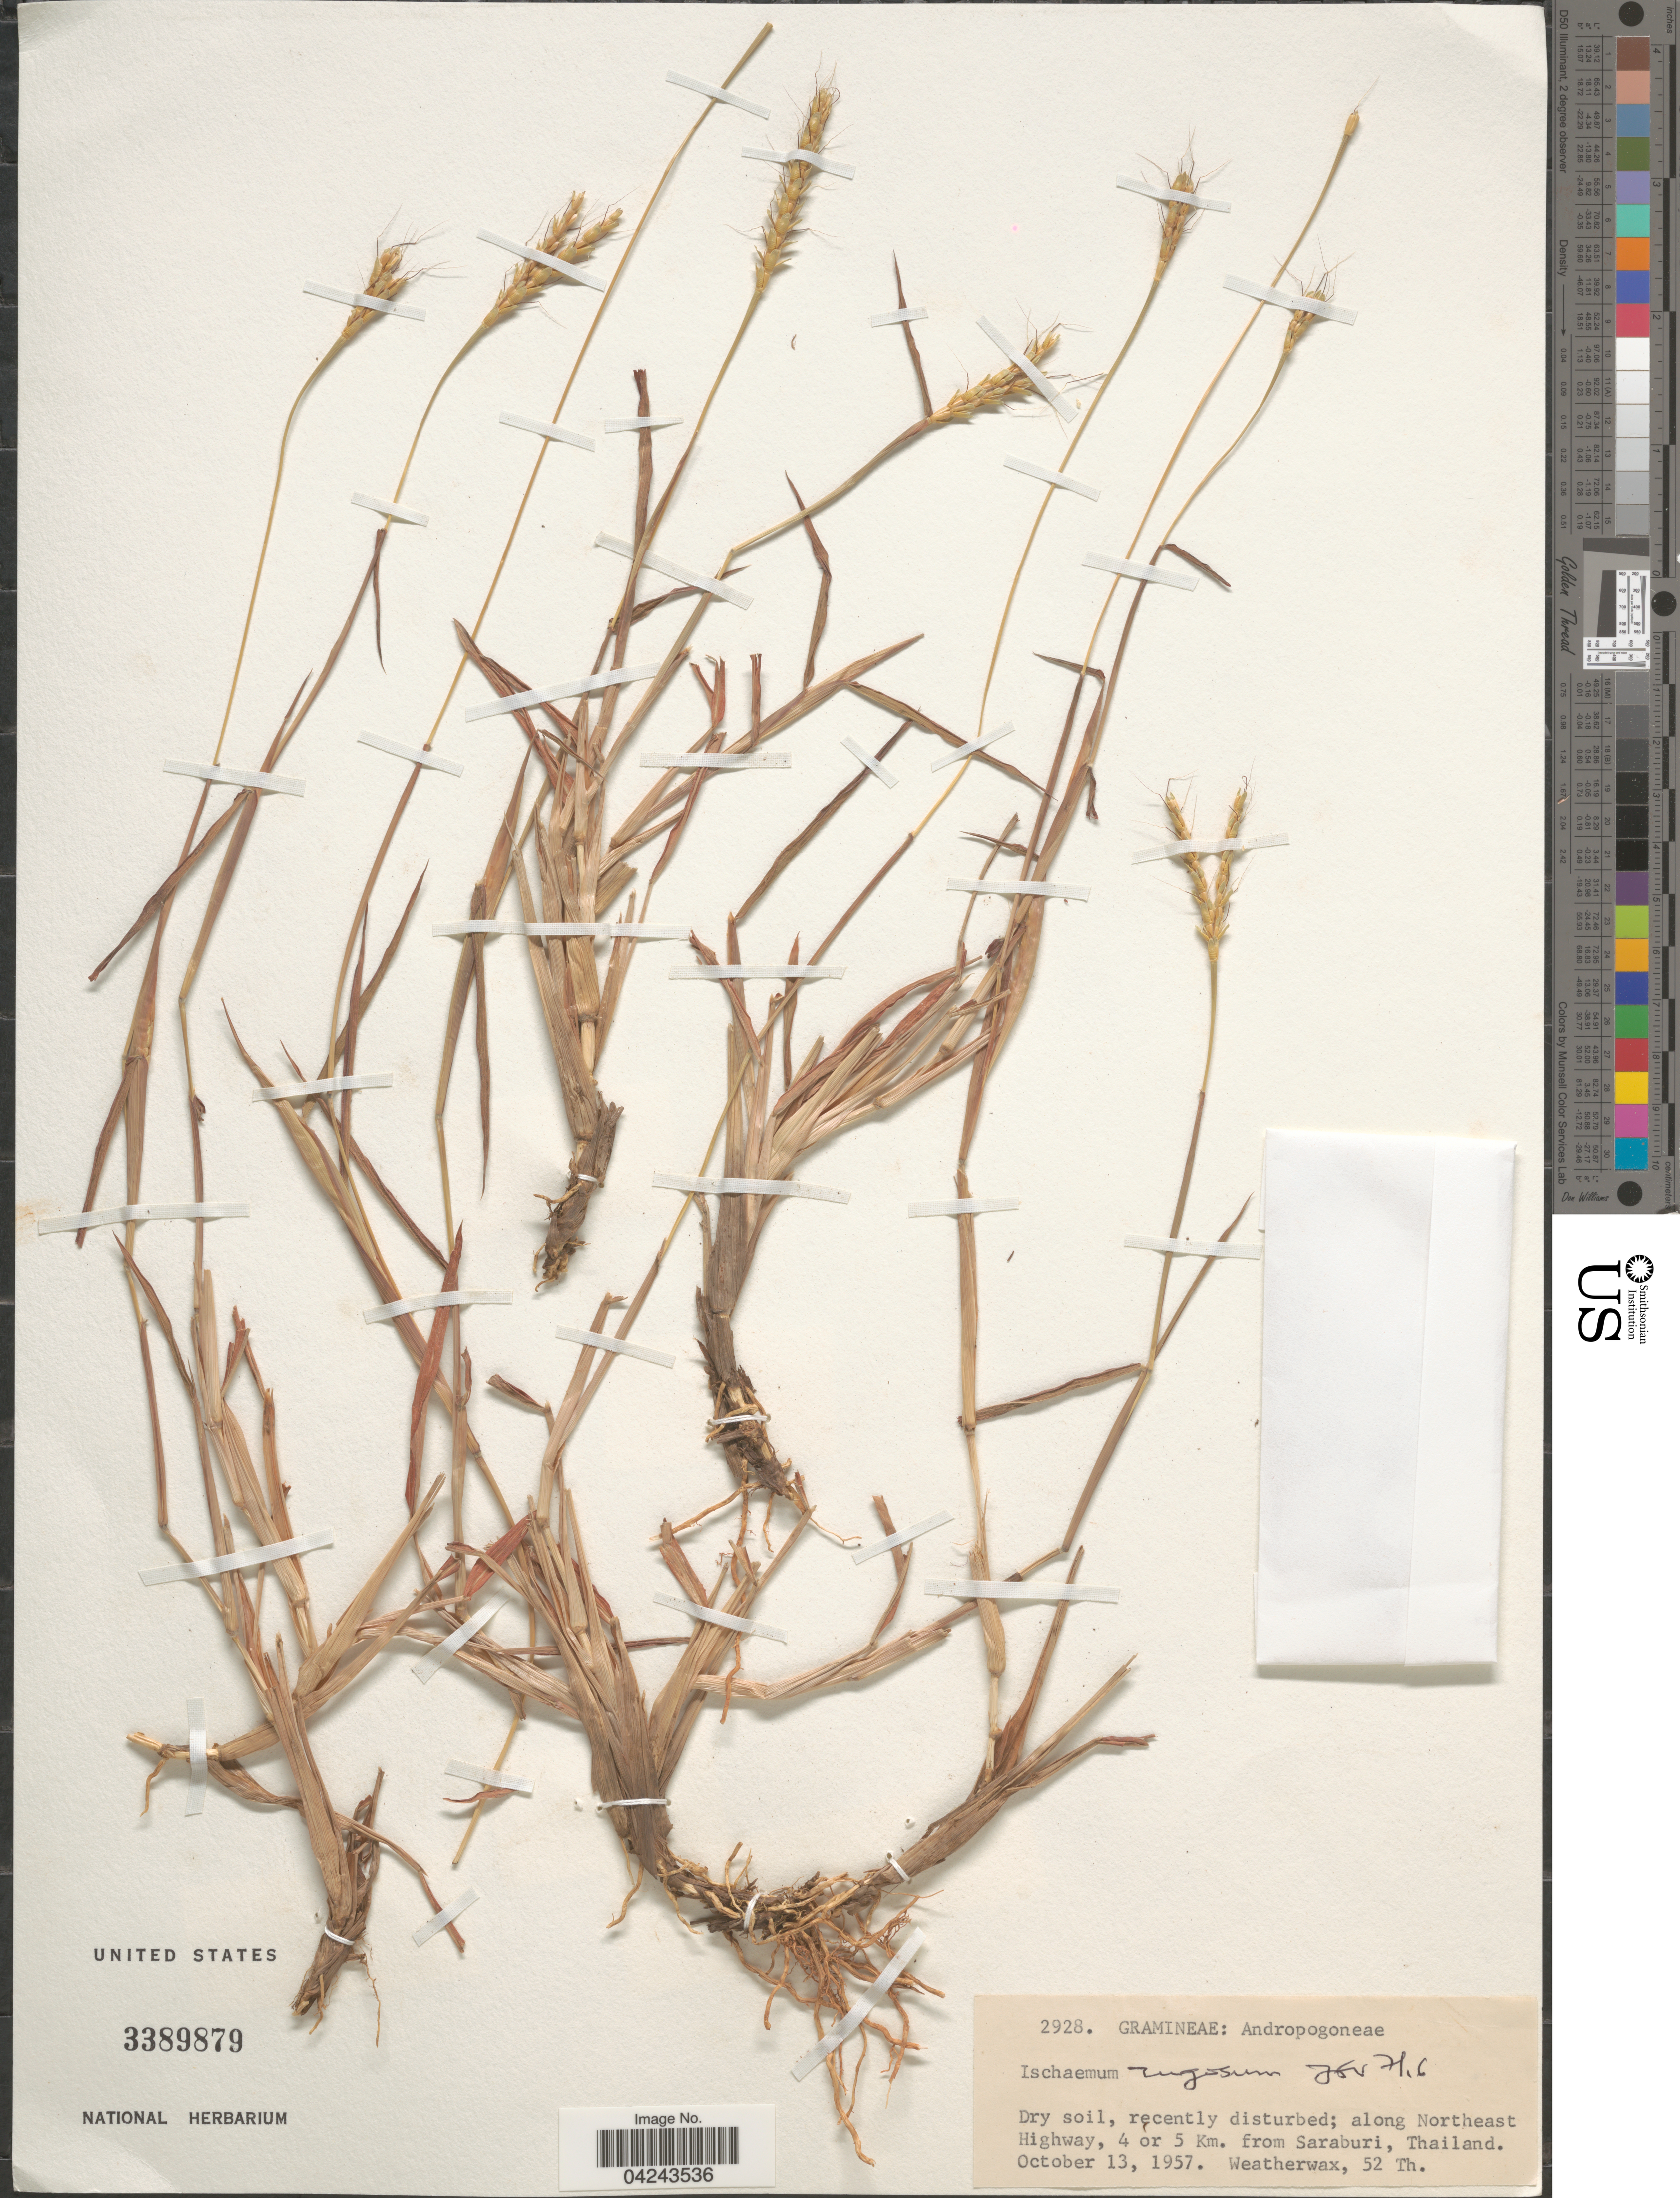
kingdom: Plantae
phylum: Tracheophyta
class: Liliopsida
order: Poales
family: Poaceae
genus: Ischaemum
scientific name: Ischaemum rugosum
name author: Salisb.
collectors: -. Weatherwax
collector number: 52 Th.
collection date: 1957-10-13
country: Thailand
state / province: Saraburi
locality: Dry soil, recently disturbed; along Northeast Highway, 4 or 5 Km. from Saraburi.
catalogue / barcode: US 3389879